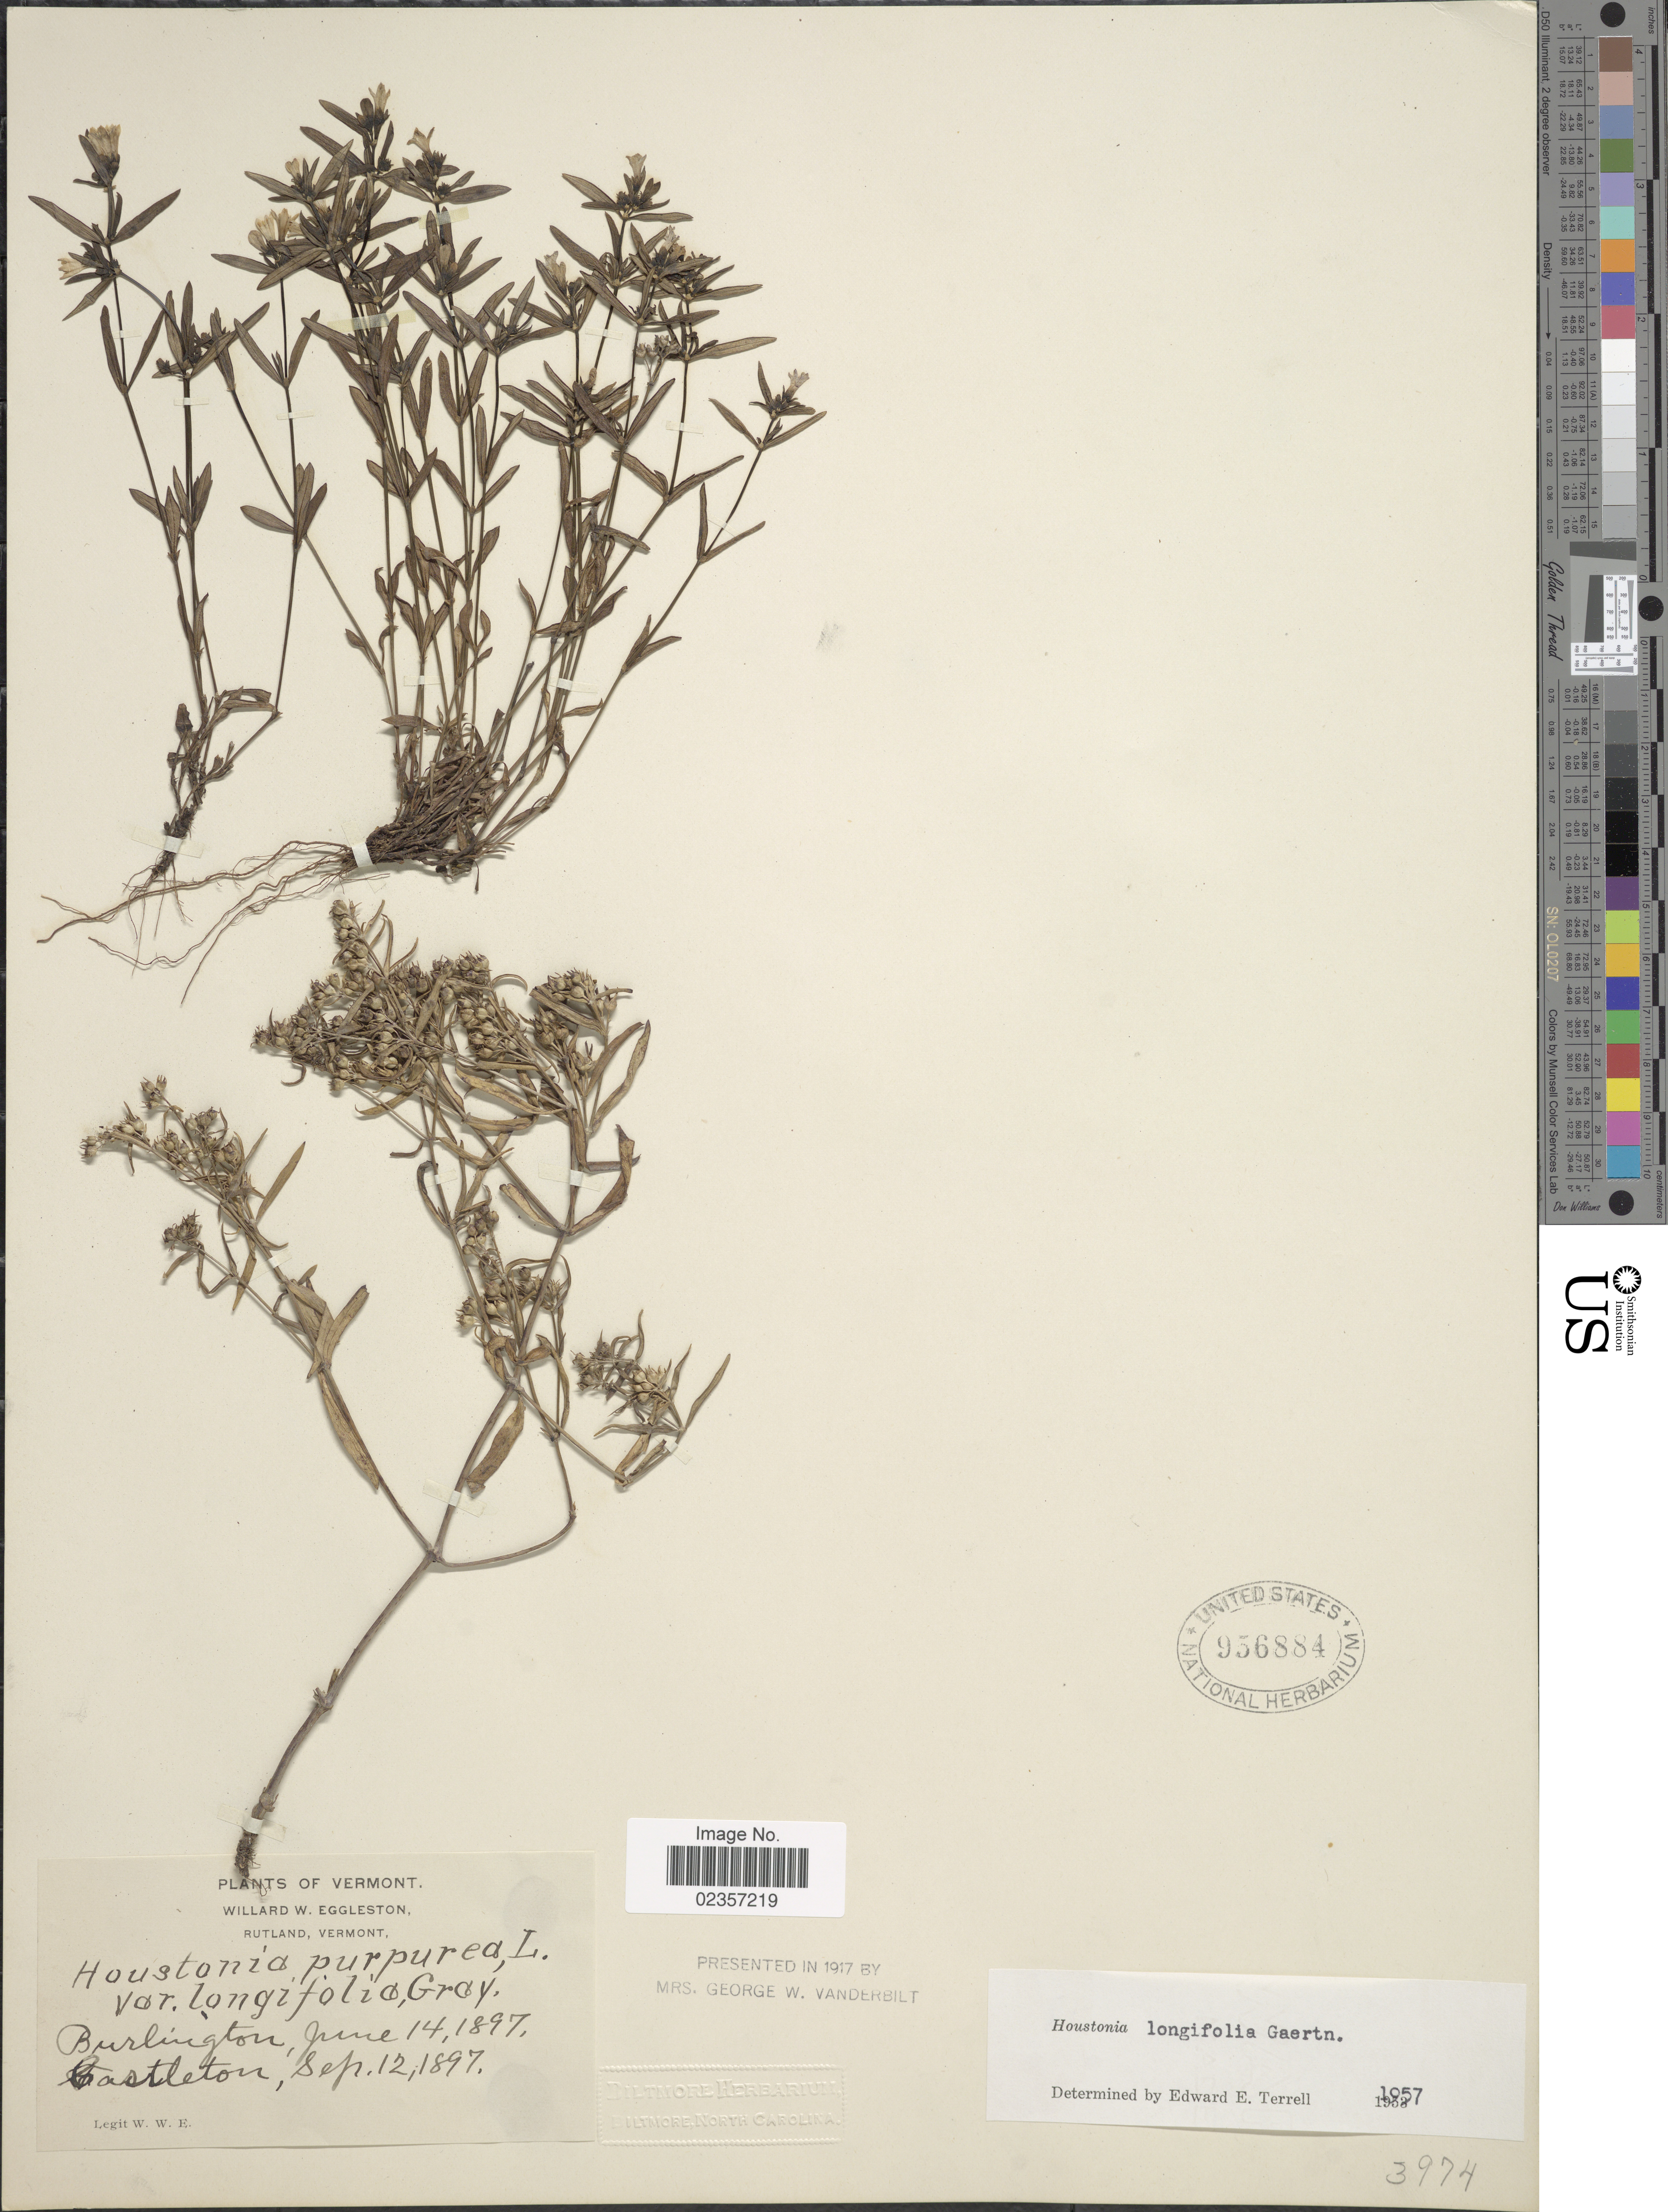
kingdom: Plantae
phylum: Tracheophyta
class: Magnoliopsida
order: Gentianales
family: Rubiaceae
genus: Houstonia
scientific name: Houstonia longifolia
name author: Gaertn.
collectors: W. W. Eggleston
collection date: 1897-06-14/1897-09-12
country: United States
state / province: Vermont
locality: Burlington, Castleton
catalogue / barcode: US 956884